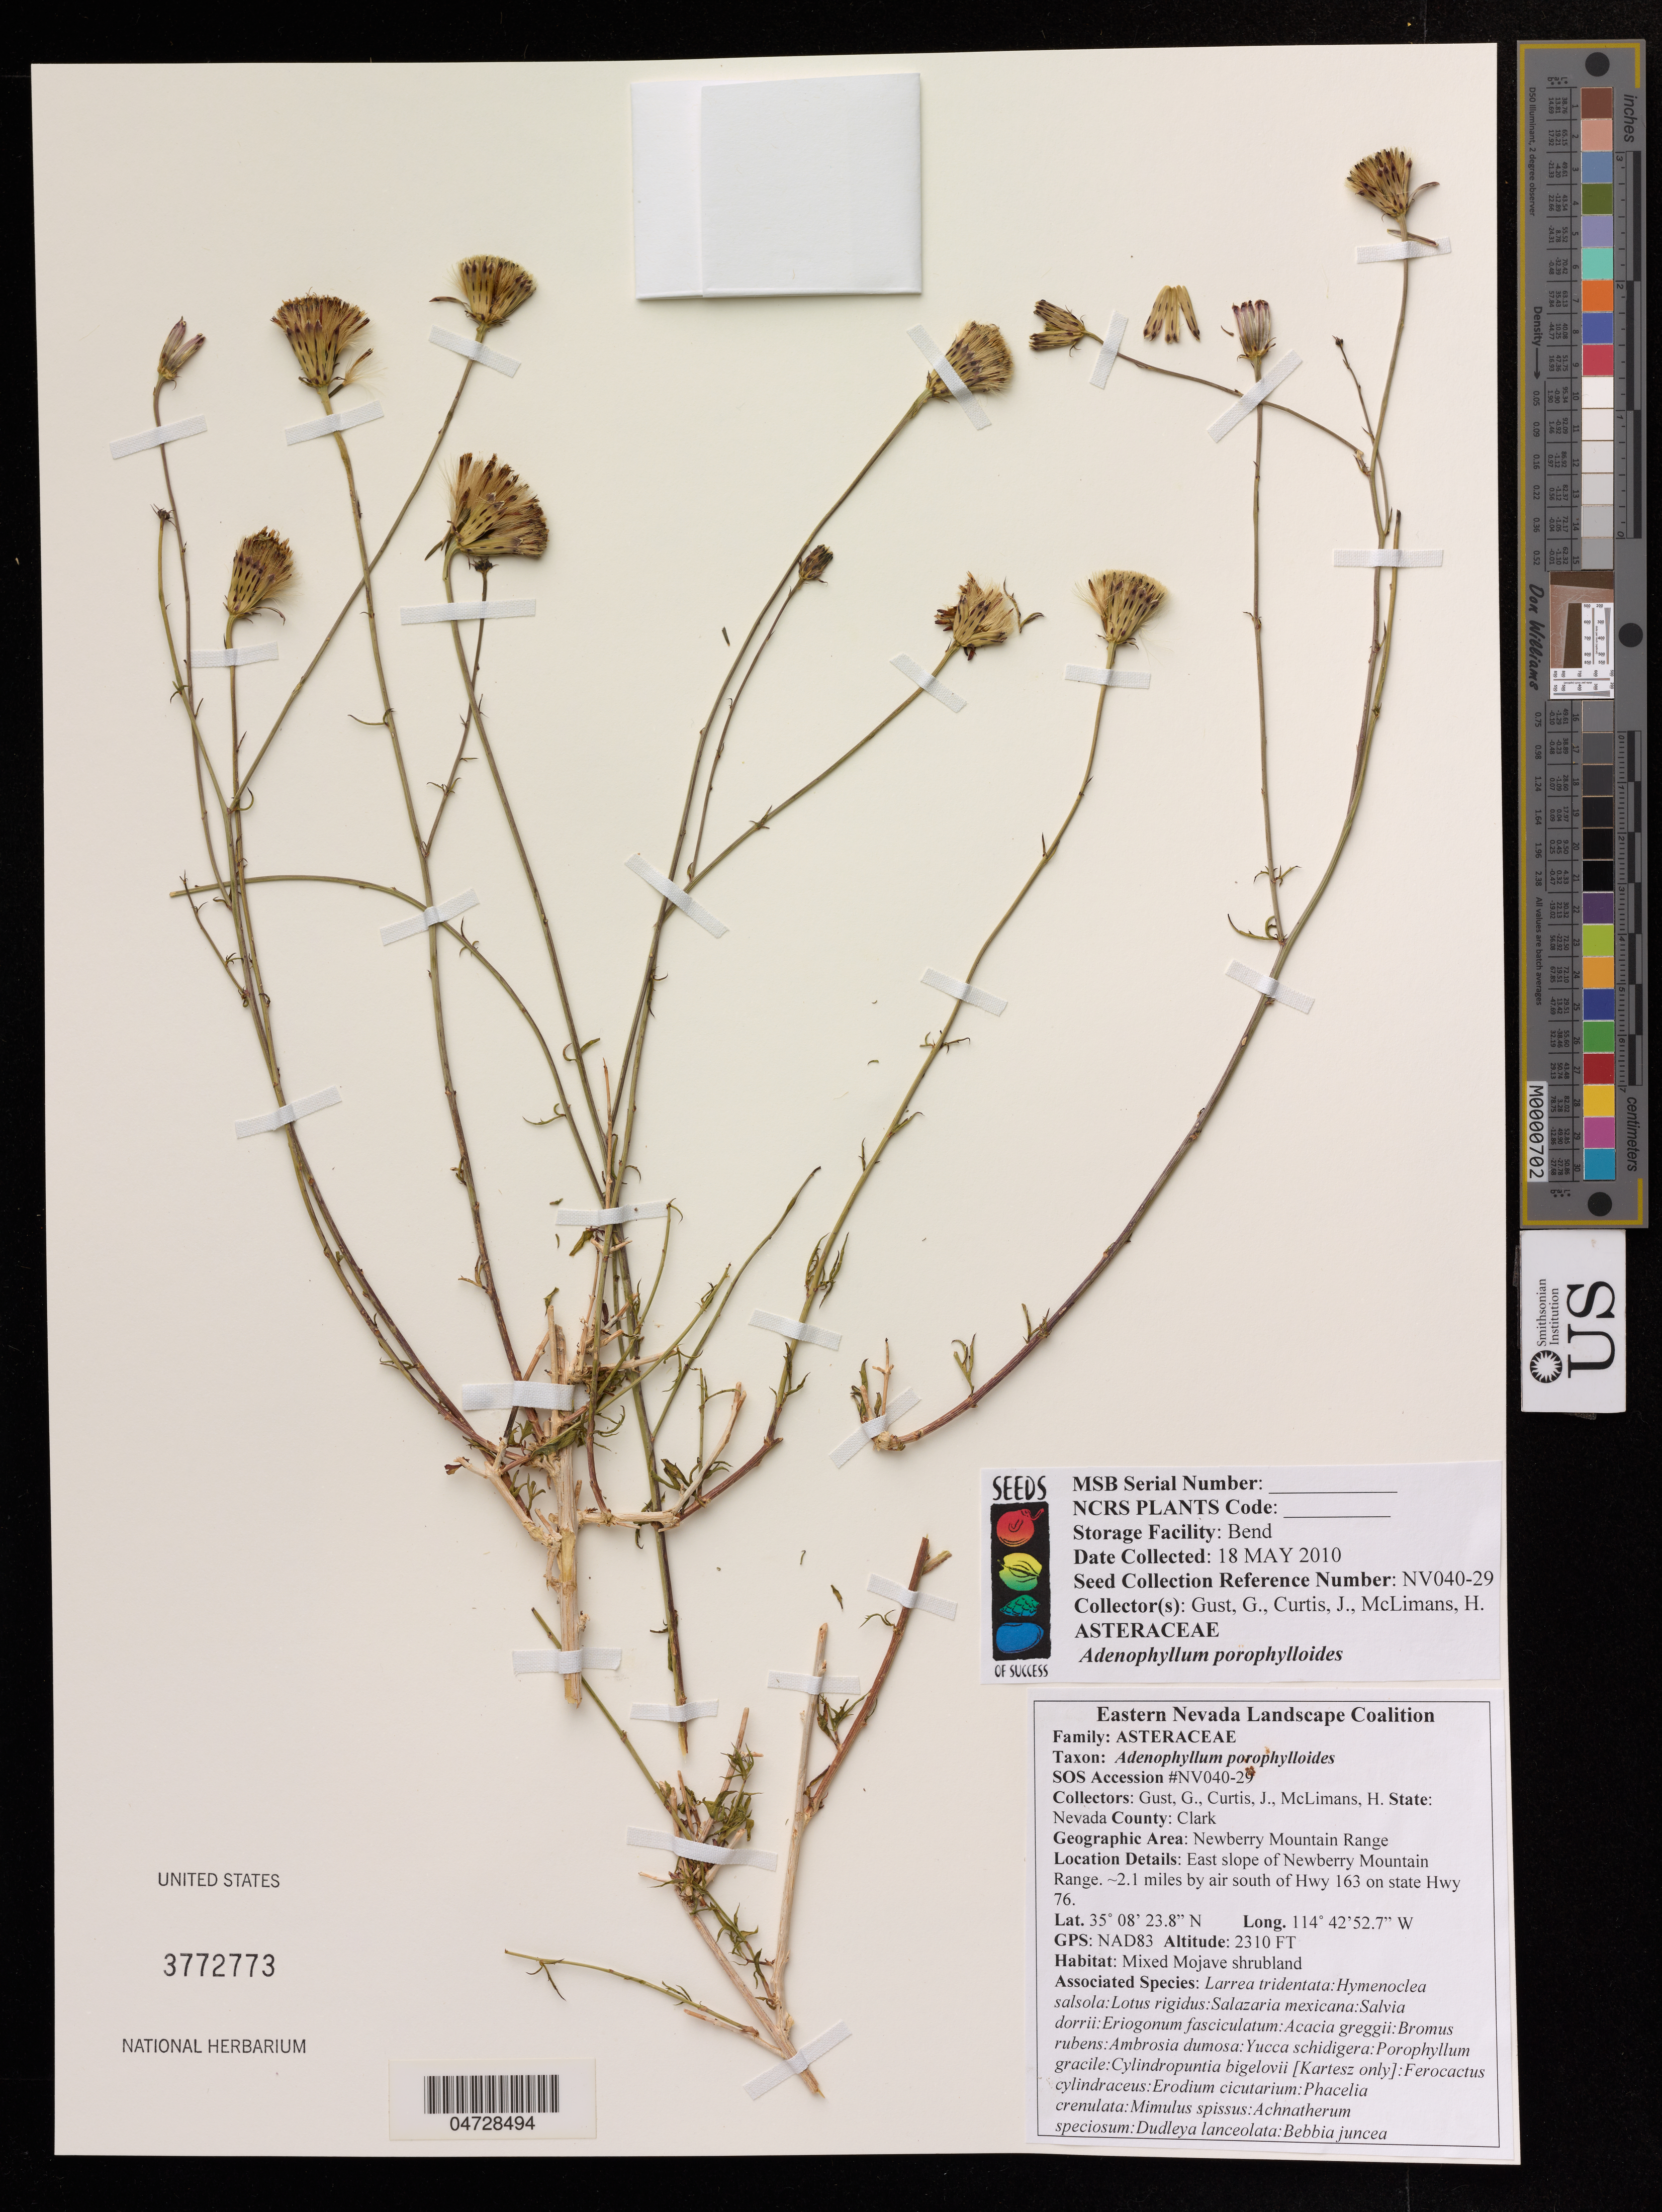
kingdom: Plantae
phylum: Tracheophyta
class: Magnoliopsida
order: Asterales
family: Asteraceae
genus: Adenophyllum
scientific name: Adenophyllum porophylloides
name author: (A. Gray) Strother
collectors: G. Gust, J. Curtis & H. McLimans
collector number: NV040-29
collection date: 2010-05-18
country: United States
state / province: Nevada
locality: County: Clark, Newberry Mountain Range, East slope of Newberry Mountain Range, 2.1 miles by air south of Hwy 163 on state Hwy 76.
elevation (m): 704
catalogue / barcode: US 3772773